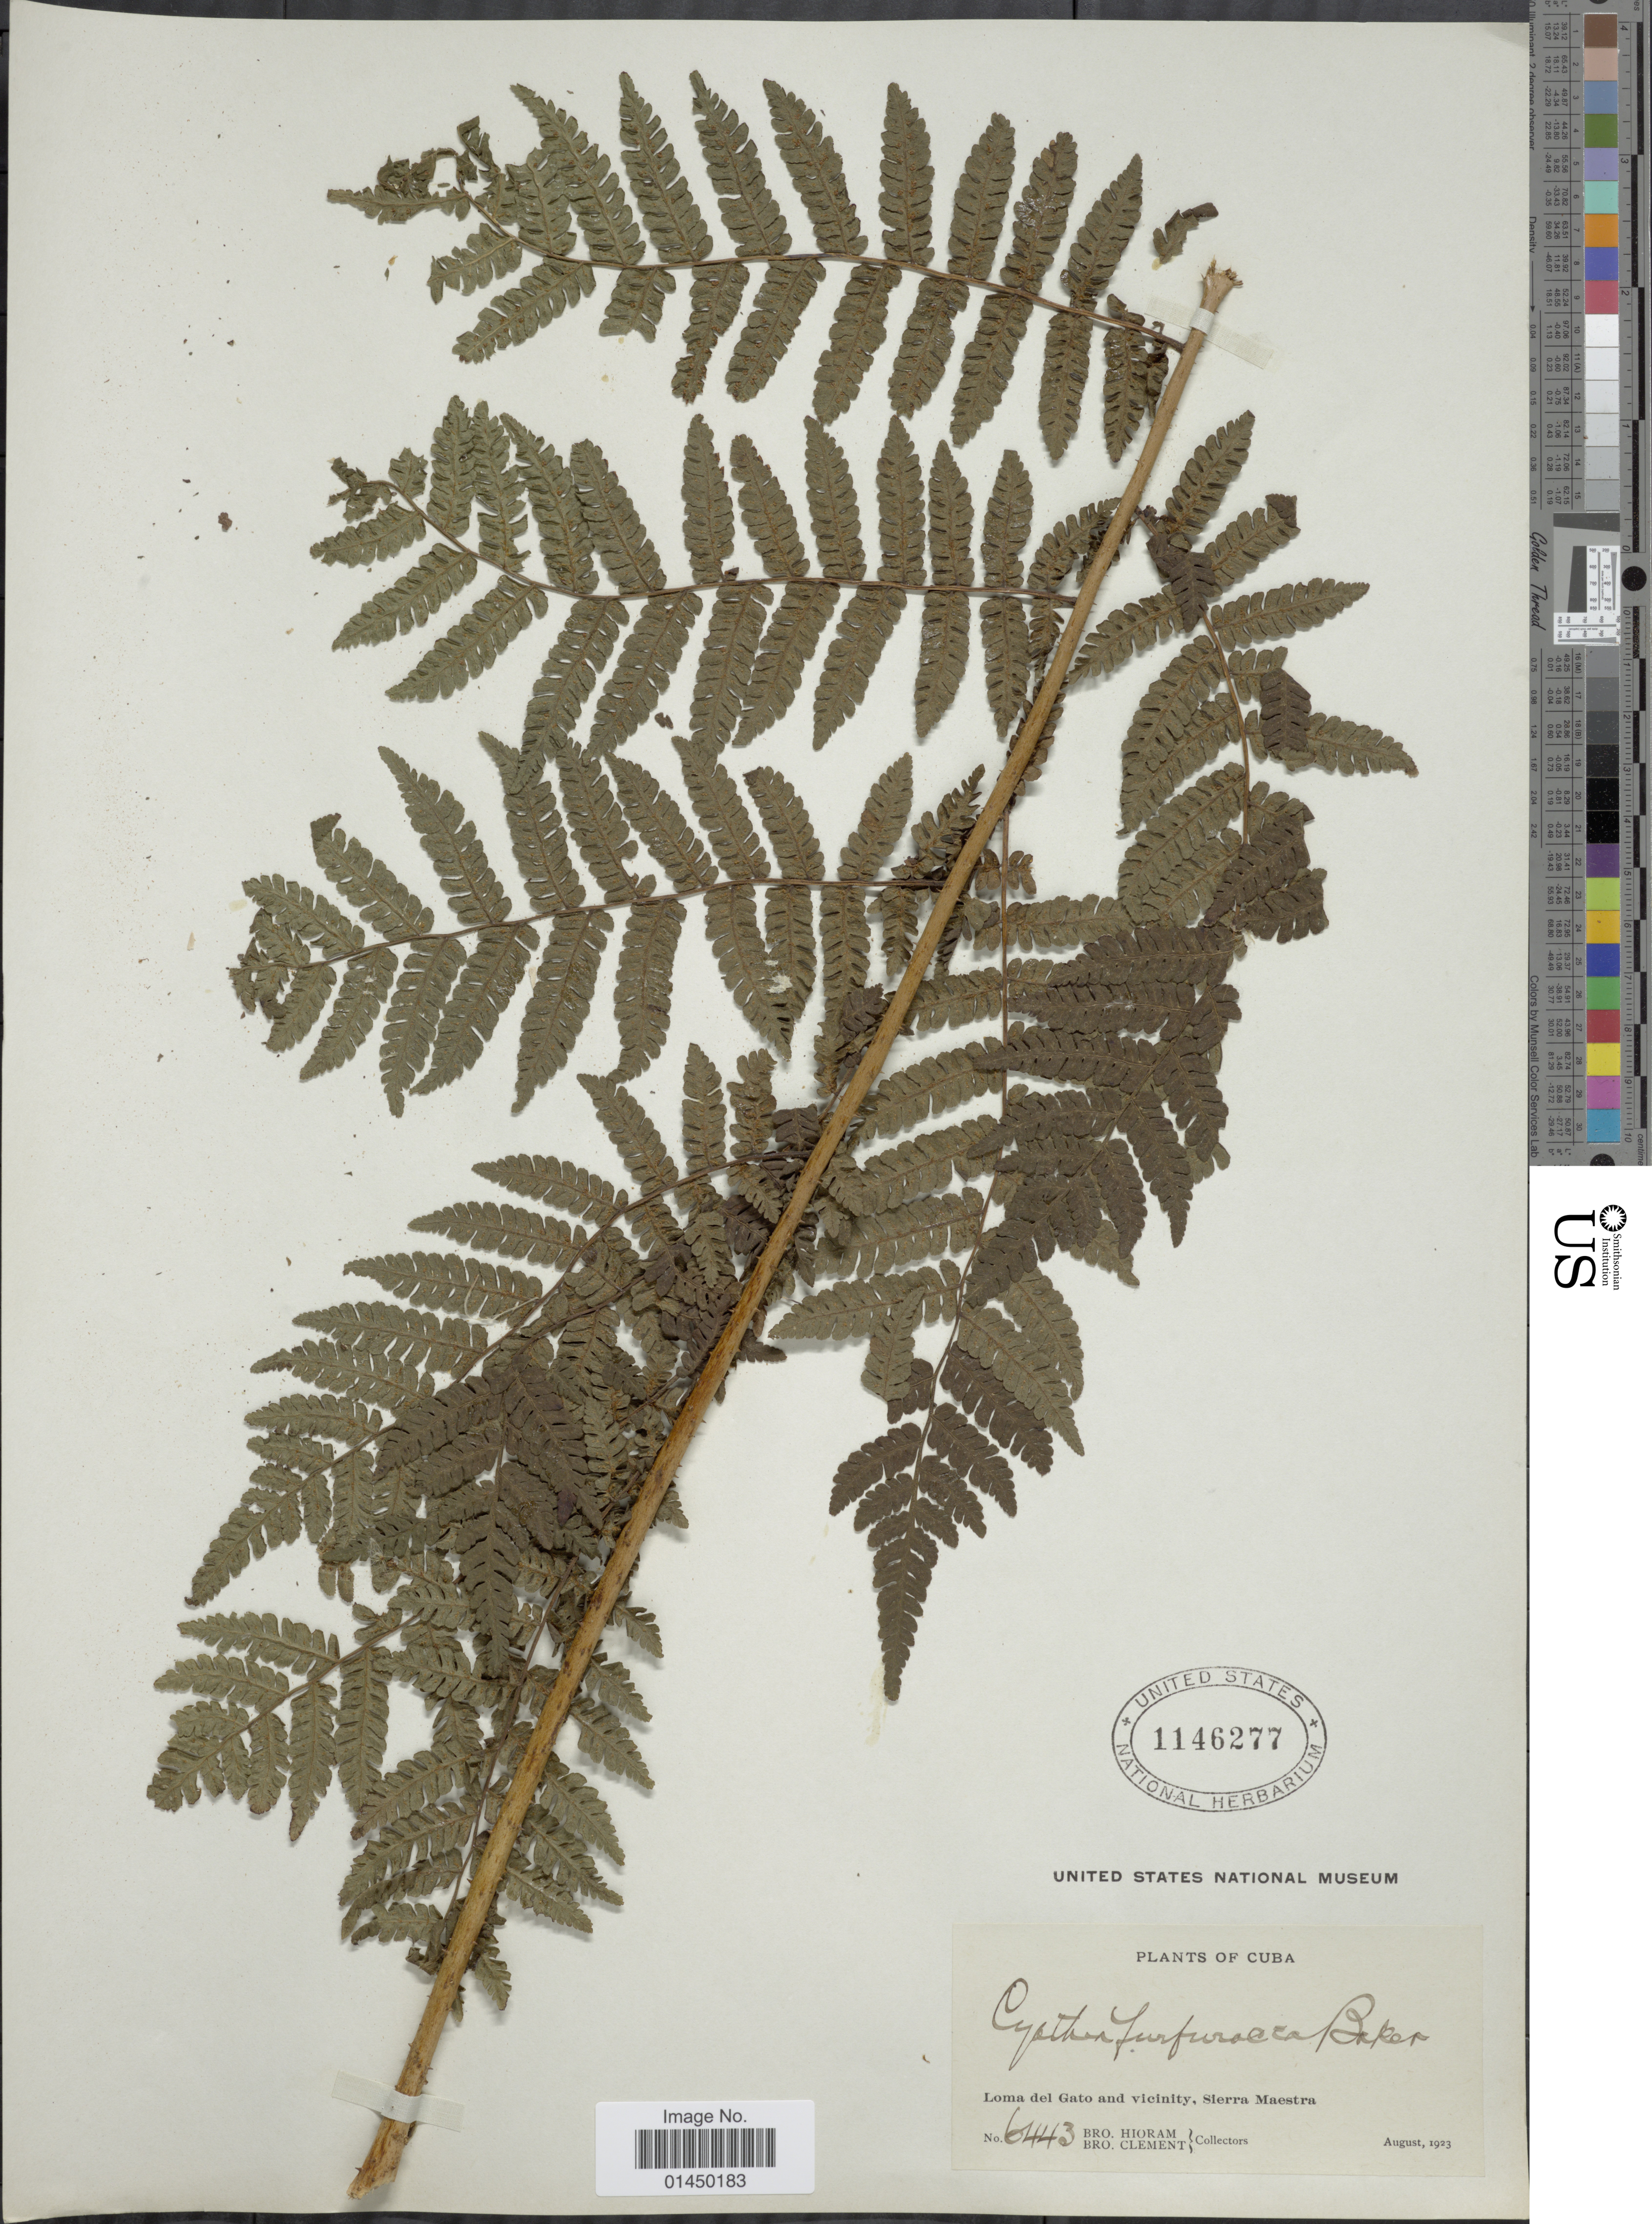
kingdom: Plantae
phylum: Tracheophyta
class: Polypodiopsida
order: Cyatheales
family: Cyatheaceae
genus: Cyathea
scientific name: Cyathea furfuracea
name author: Christ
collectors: Bro. Hioram & B. Clement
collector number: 6443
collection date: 1923-08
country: Cuba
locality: Loma del Gato and vicinity, Sierra Maestra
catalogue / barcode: US 1146277